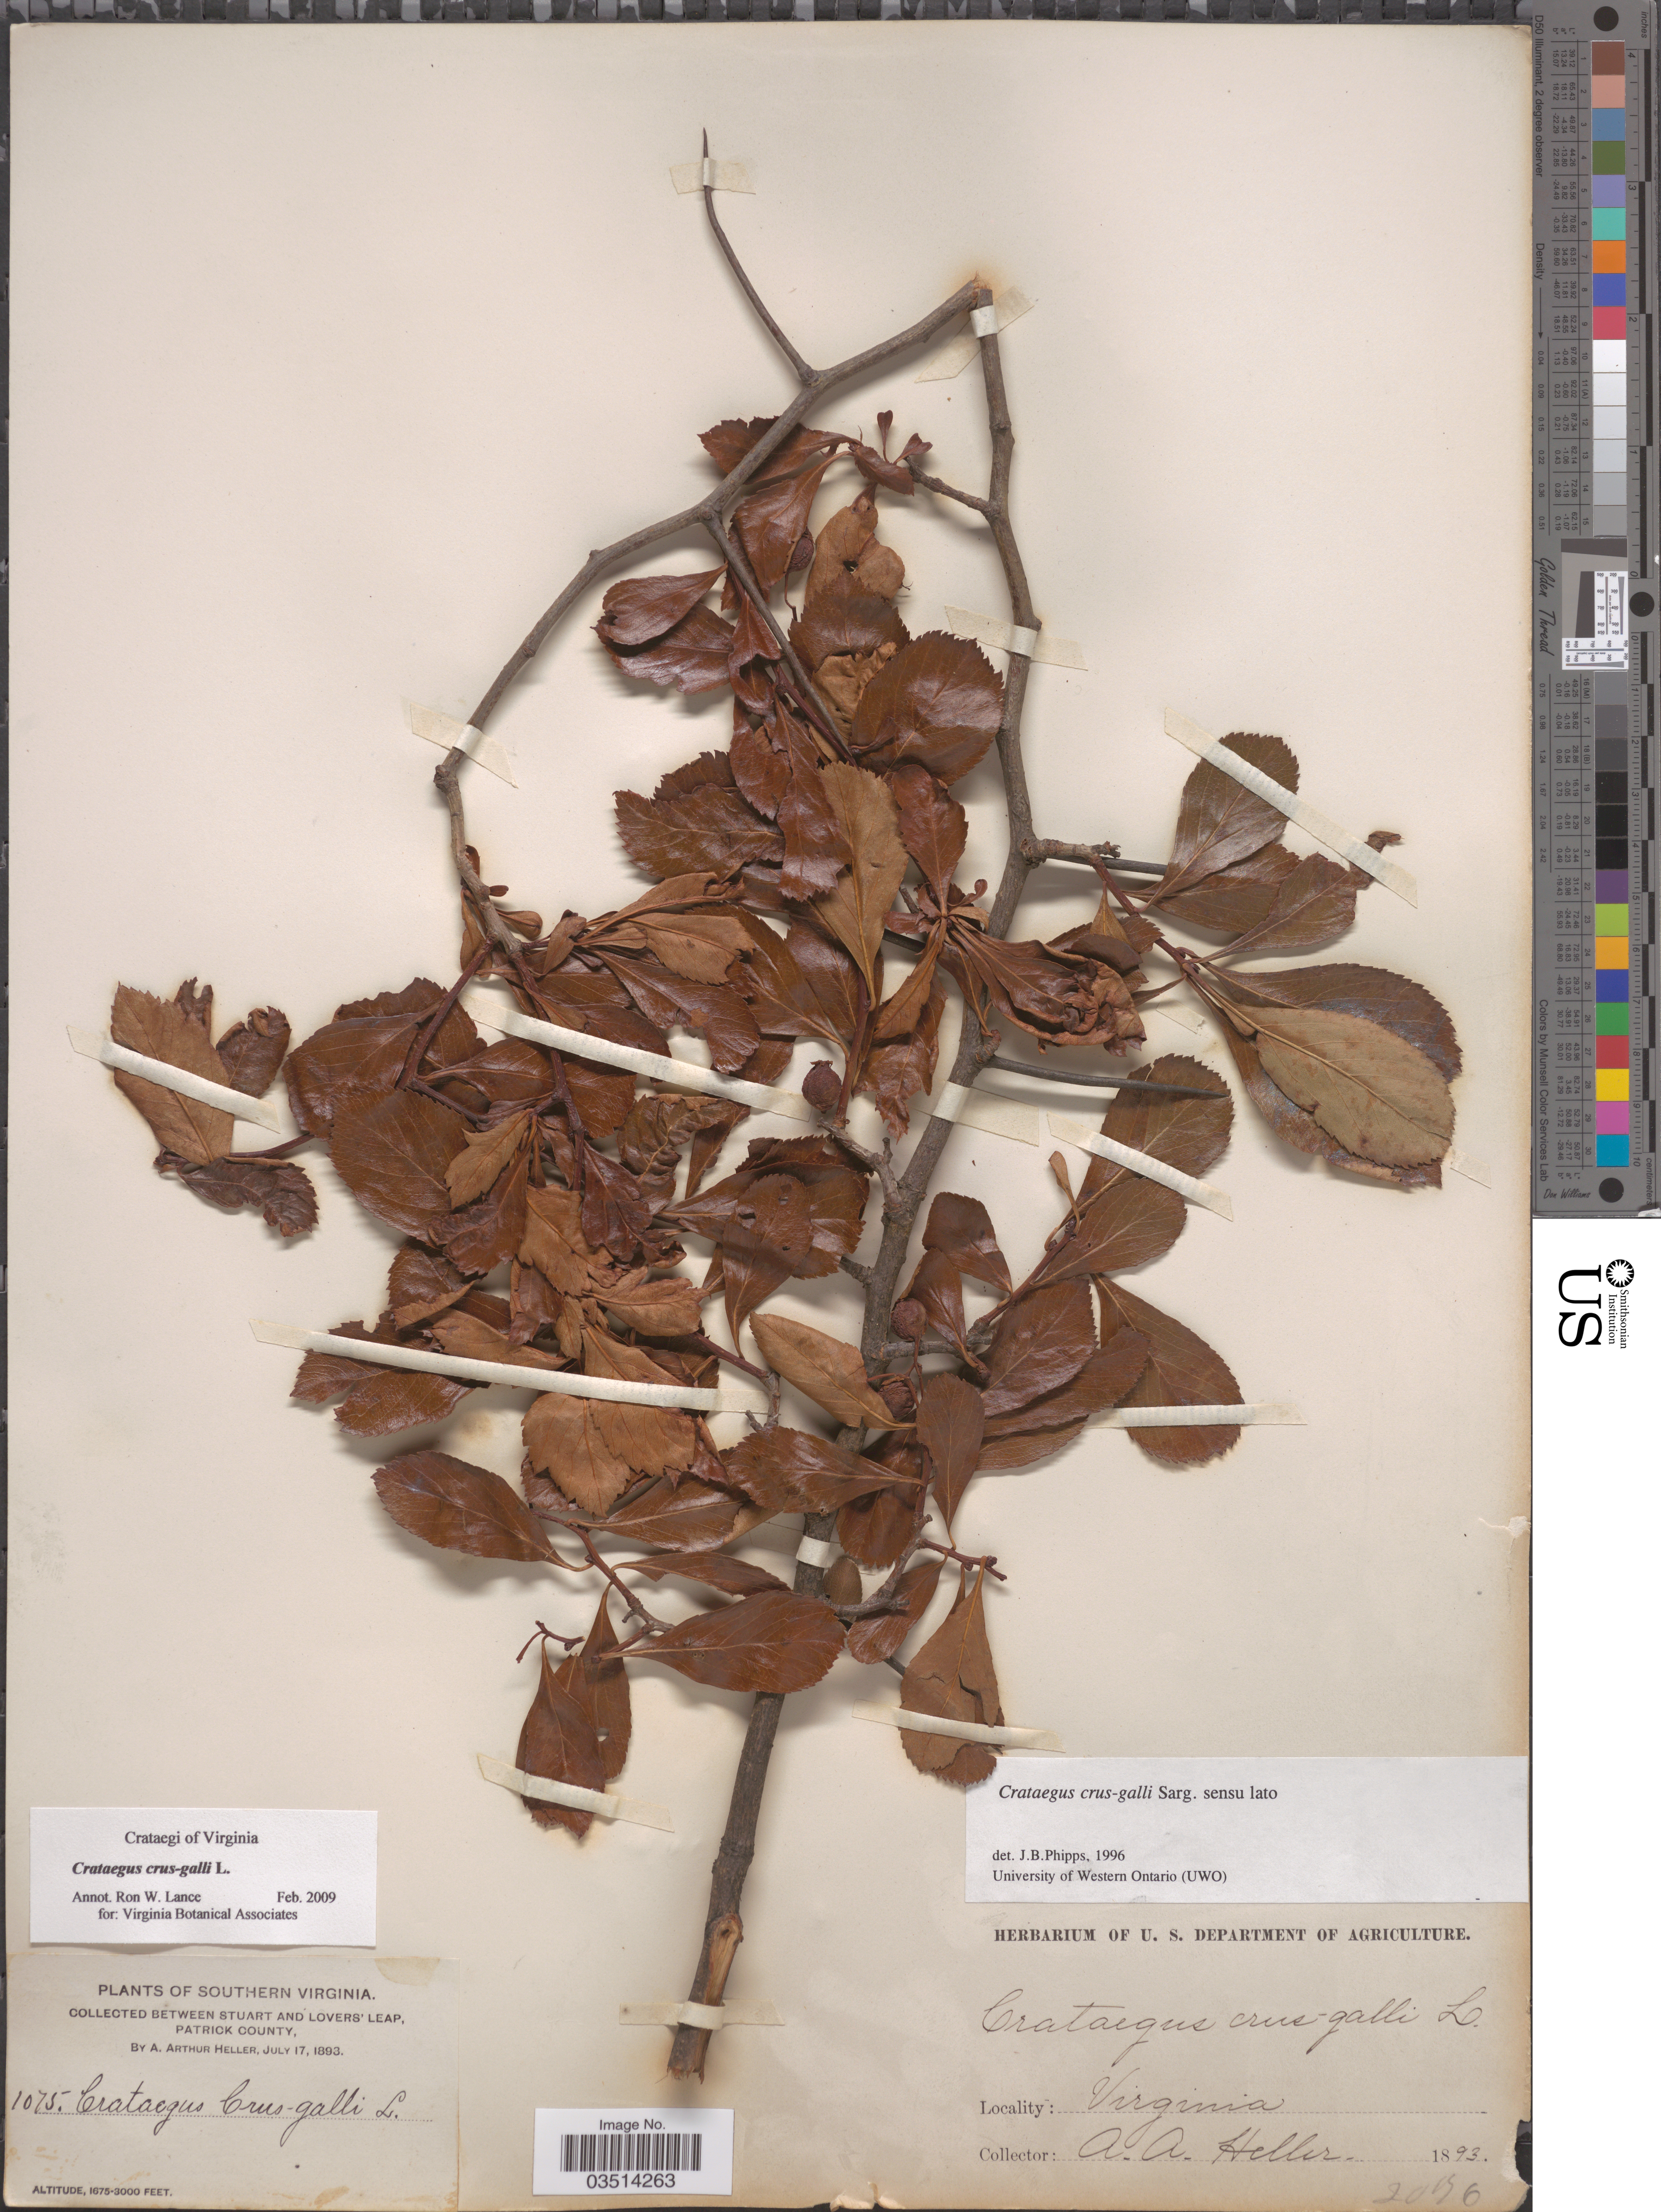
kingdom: Plantae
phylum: Tracheophyta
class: Magnoliopsida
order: Rosales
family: Rosaceae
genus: Crataegus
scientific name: Crataegus crus-galli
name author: L.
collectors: A. A. Heller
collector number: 1075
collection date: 1893-07-17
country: United States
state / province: Virginia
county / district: Patrick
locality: Southern Virginia. Between Stuart and Lover's Leap, Patrick County.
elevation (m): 511